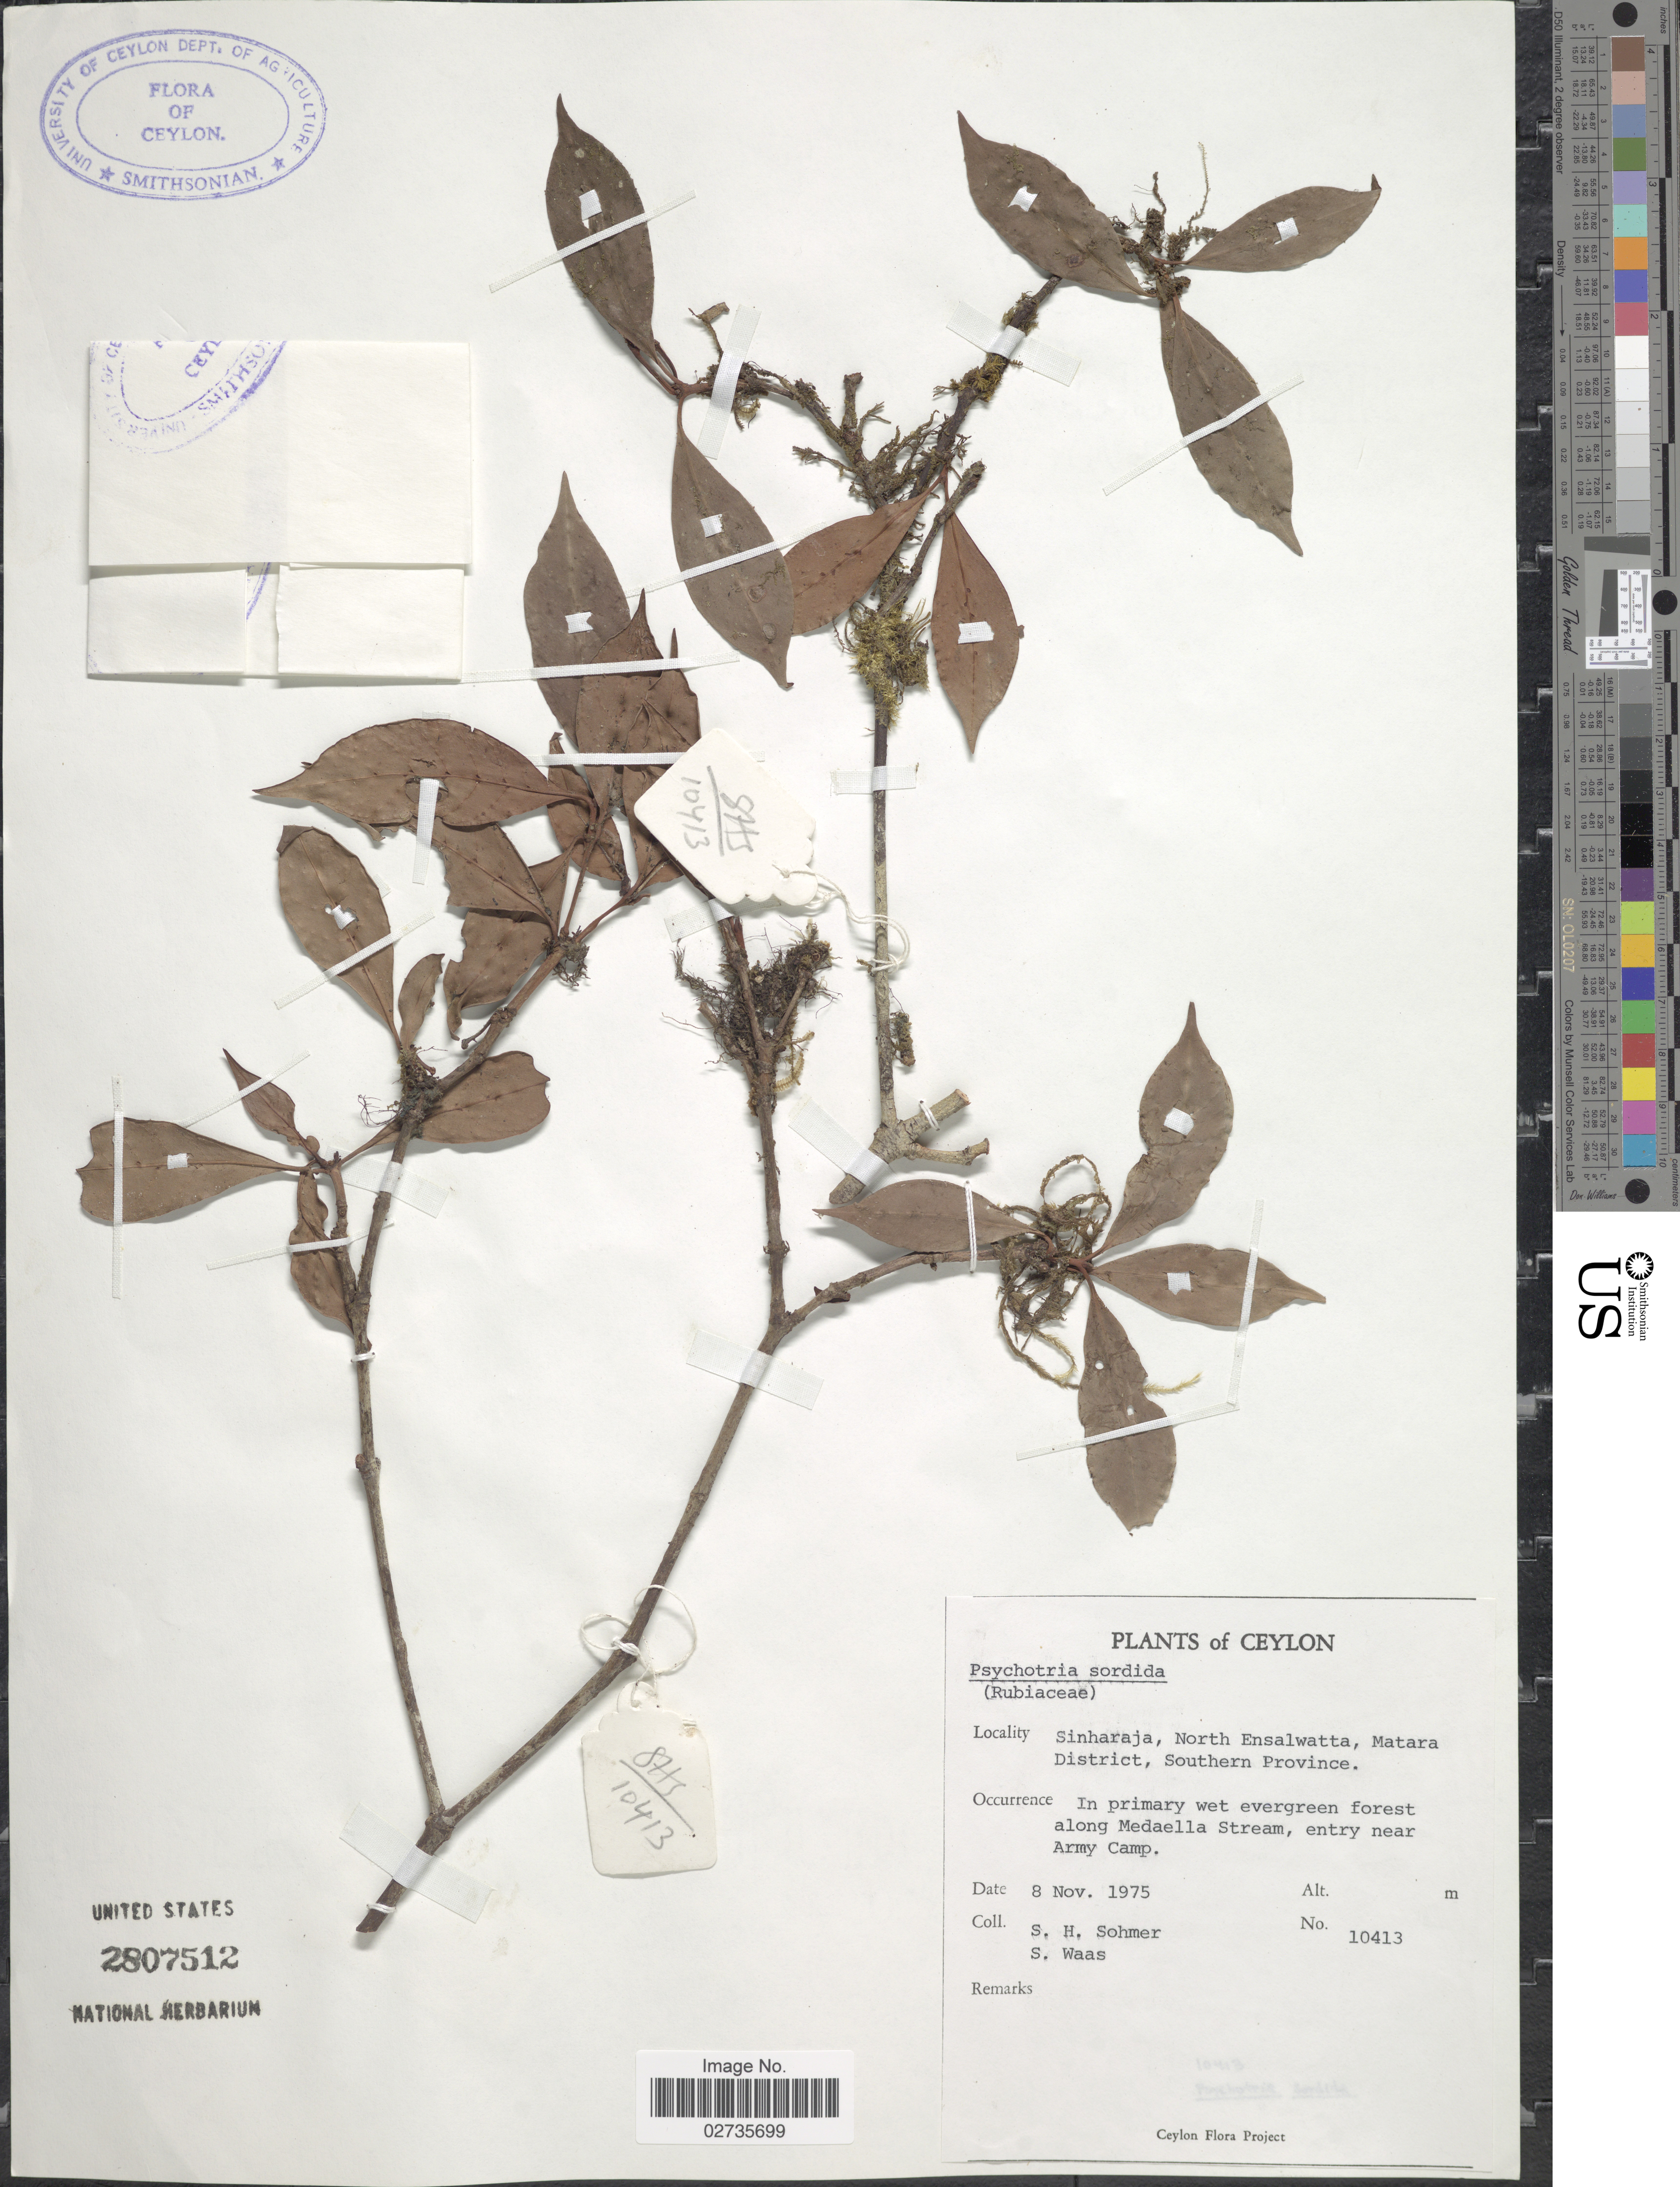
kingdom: Plantae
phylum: Tracheophyta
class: Magnoliopsida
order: Gentianales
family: Rubiaceae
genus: Psychotria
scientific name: Psychotria sordida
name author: Thwaites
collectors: S. H. Sohmer & S. Waas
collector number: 10413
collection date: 1975-11-08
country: Sri Lanka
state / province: Southern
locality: Ceylon, Sinharaja, North Ensalwatta, Matara District, In primary wet evergreen forest along Medaella Stream, entry near Army Camp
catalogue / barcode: US 2807512